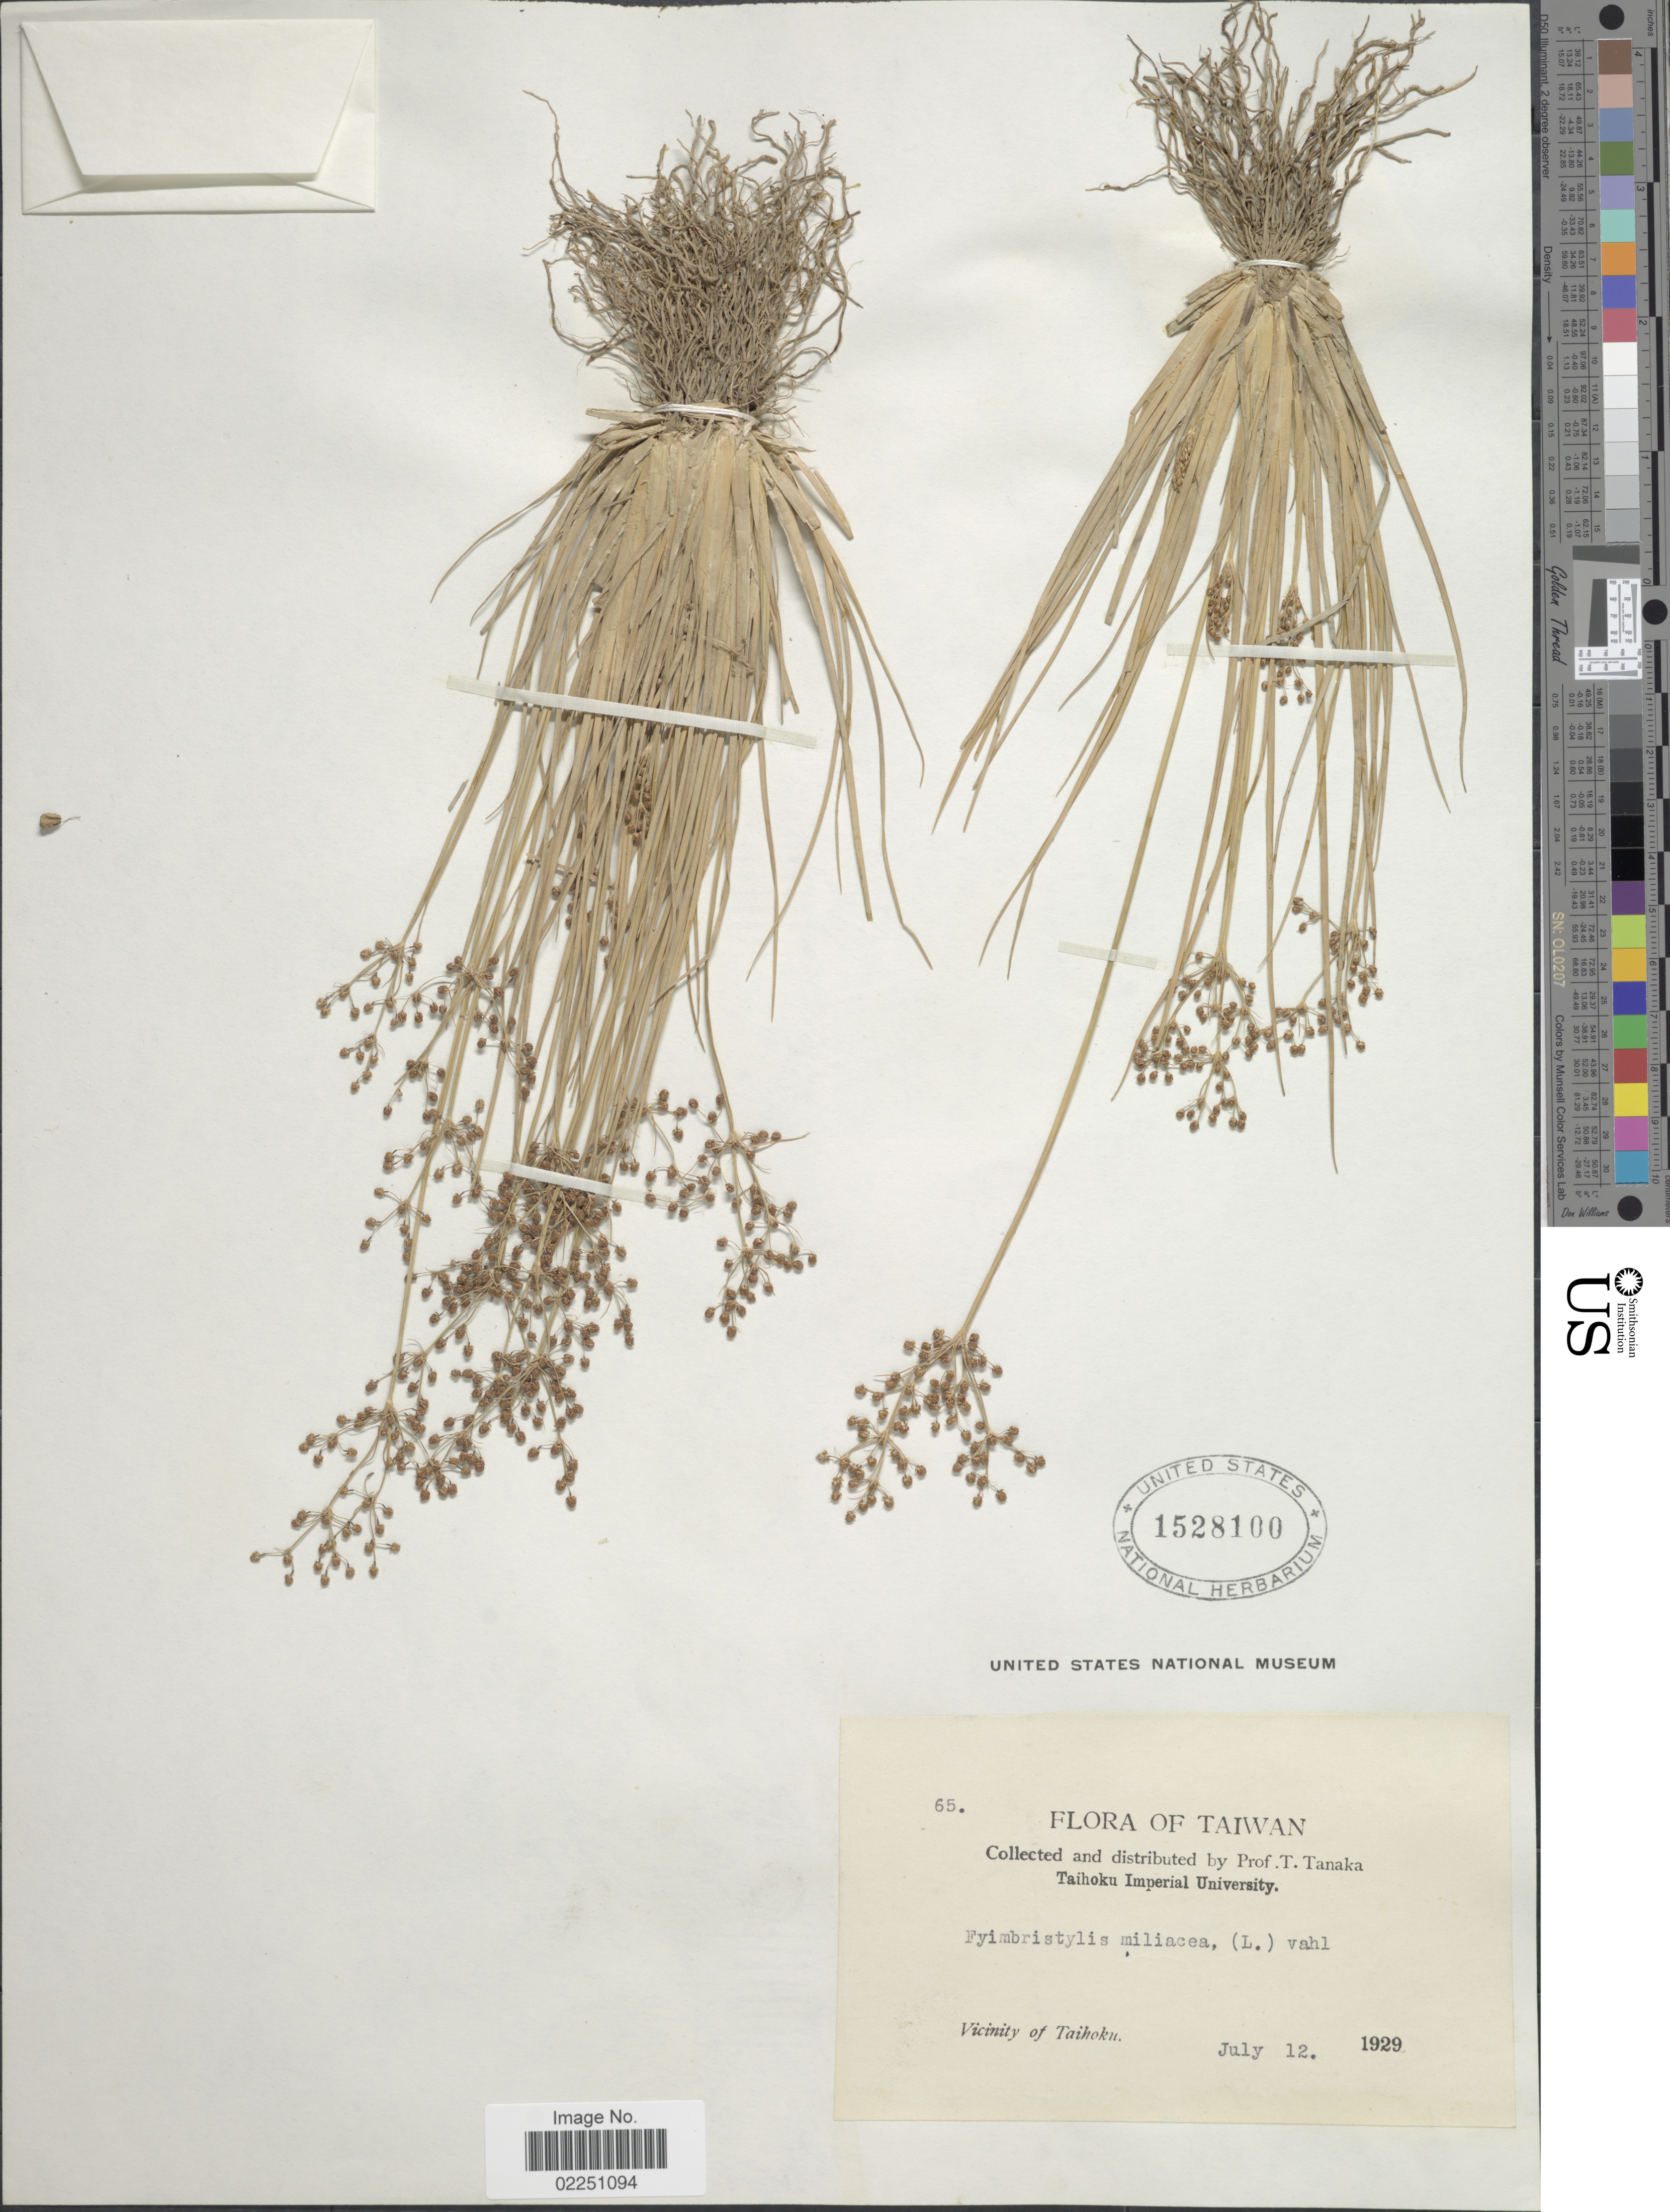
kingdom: Plantae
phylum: Tracheophyta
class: Liliopsida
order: Poales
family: Cyperaceae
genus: Fimbristylis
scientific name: Fimbristylis littoralis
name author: Gaudich.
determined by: Strong, M. T., (US), Smithsonian Institution - National Museum of Natural History (UNITED STATES)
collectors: T. Tanaka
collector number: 65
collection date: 1929-07-12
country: Taiwan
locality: Vicinity of Taihoku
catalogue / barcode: US 1528100